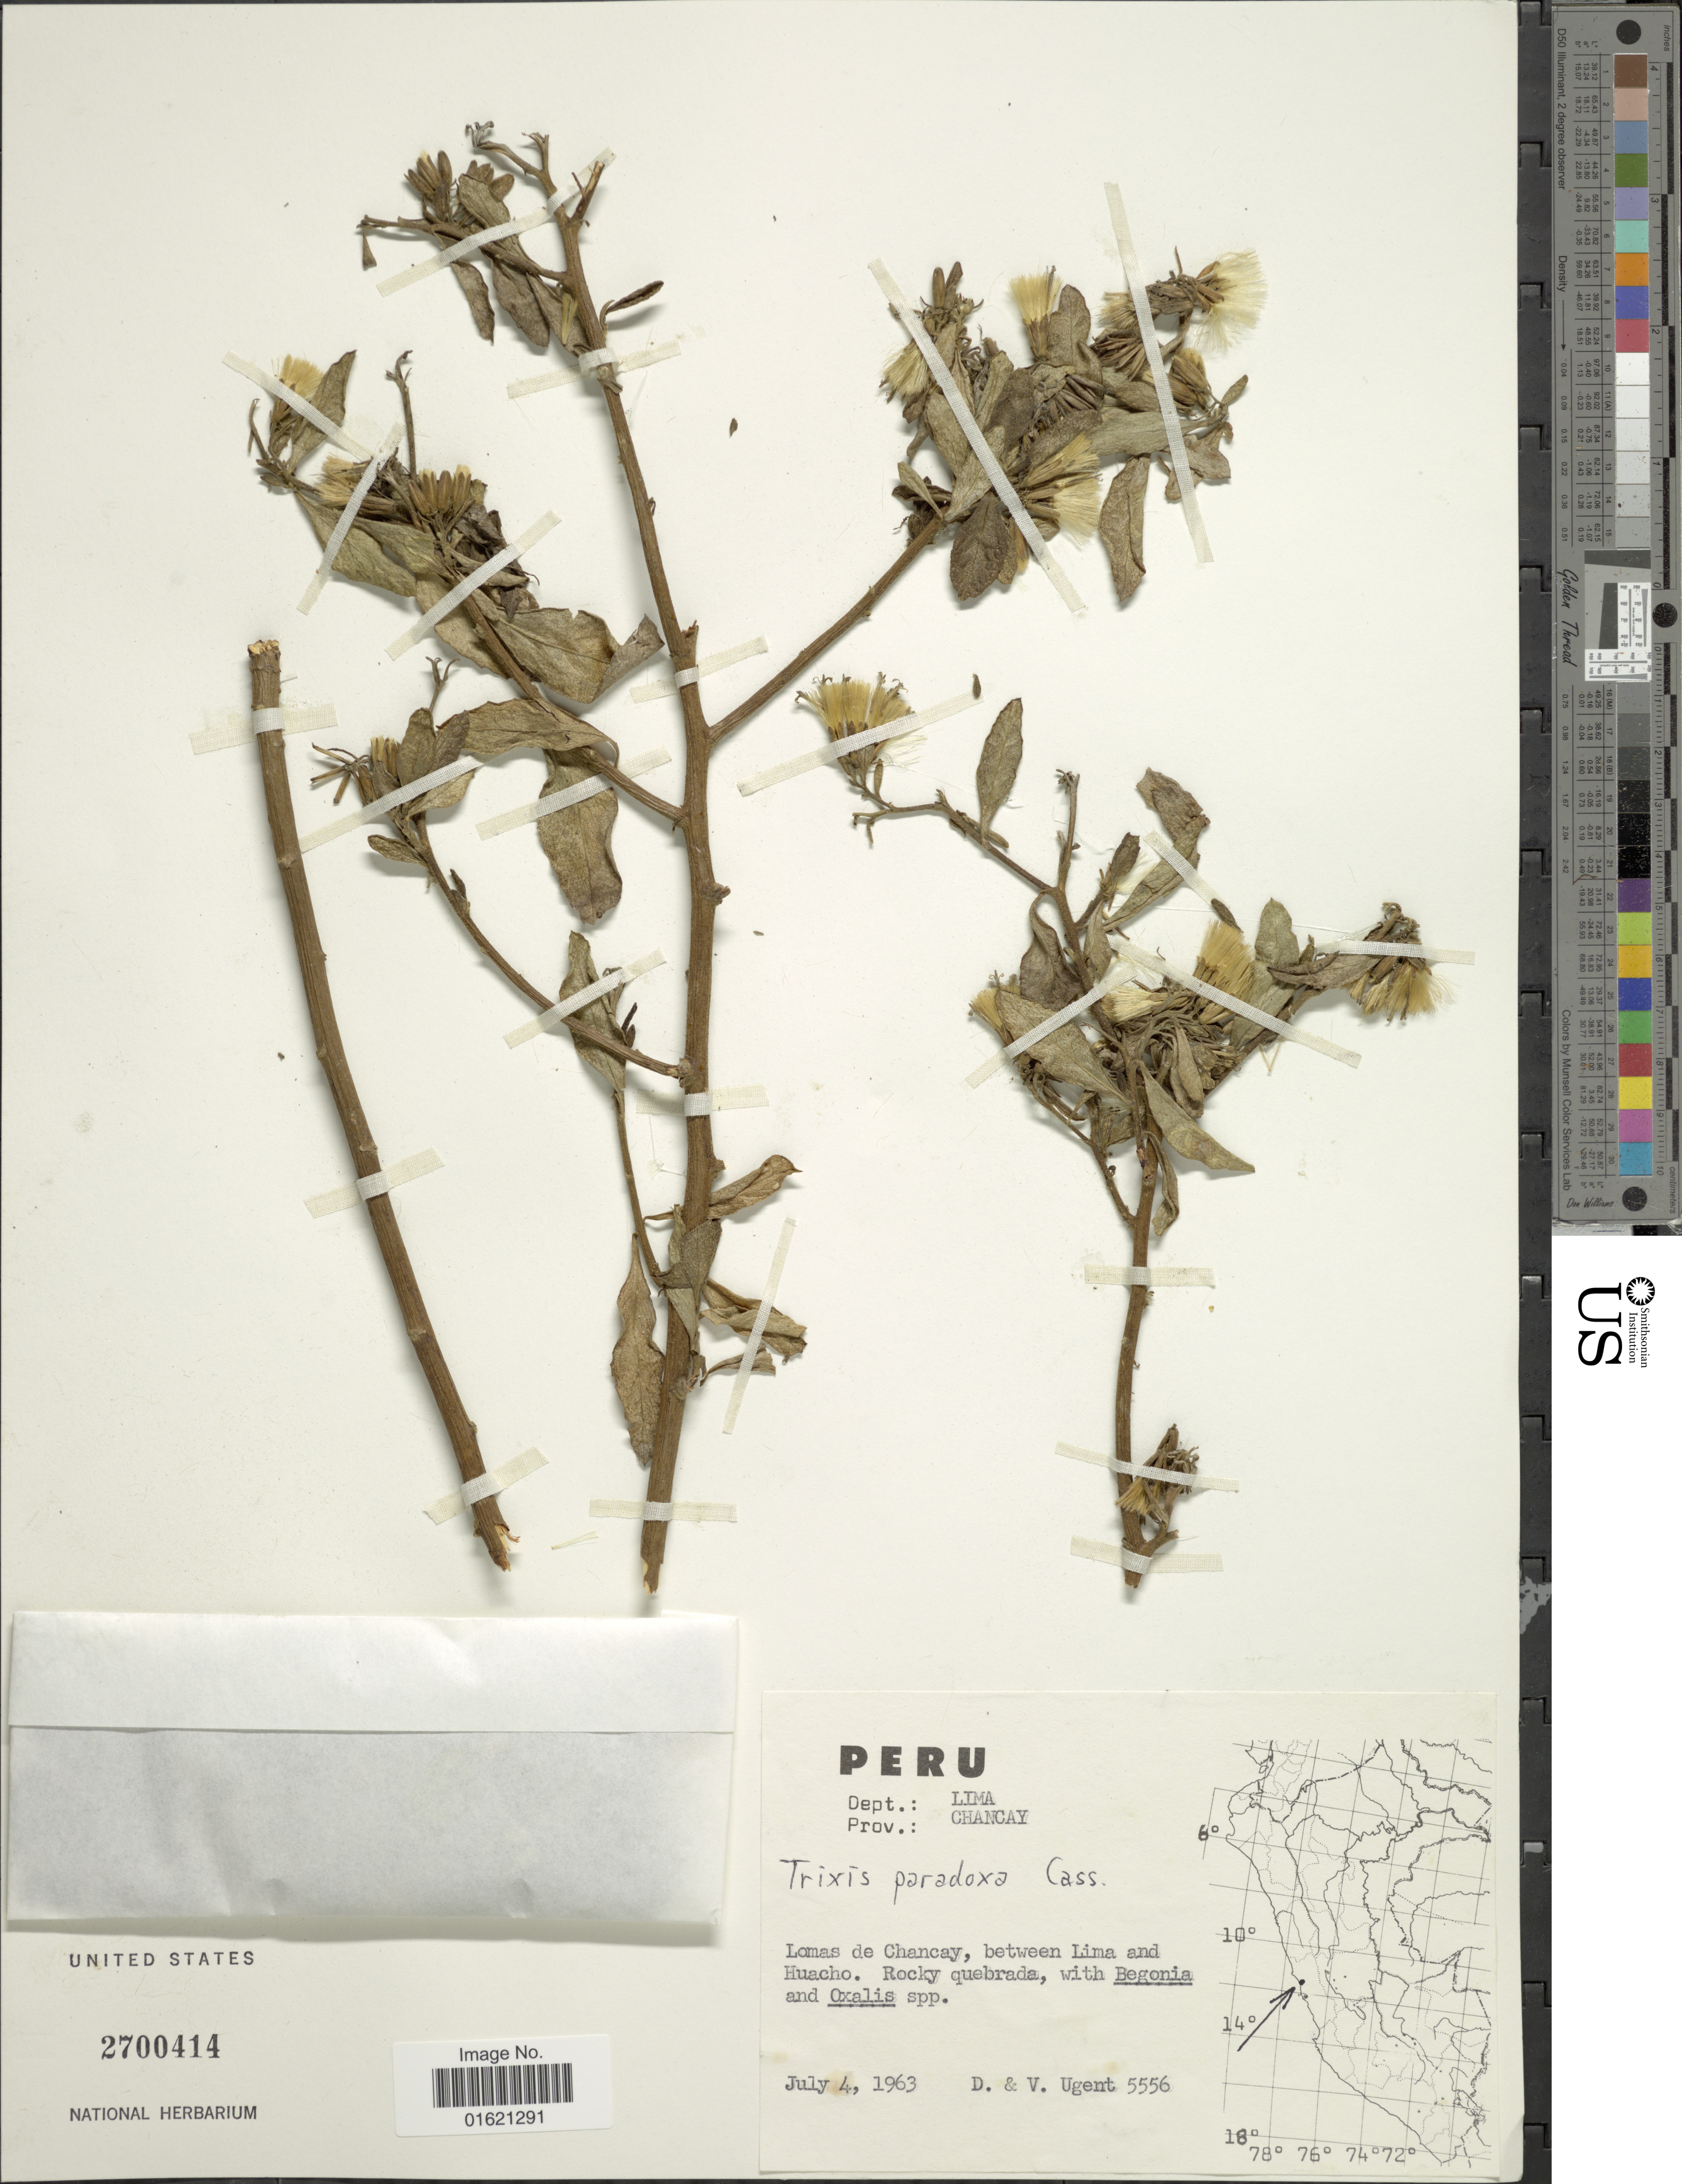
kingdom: Plantae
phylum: Tracheophyta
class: Magnoliopsida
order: Asterales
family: Asteraceae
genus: Trixis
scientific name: Trixis cacalioides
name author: (Kunth) D. Don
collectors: D. Ugent & V. Ugent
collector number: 5556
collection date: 1963-07-04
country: Peru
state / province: Lima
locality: Dept. Lima. Prov. Chancay. Lomas de Chancey, between Lima and Huacho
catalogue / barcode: US 2700414